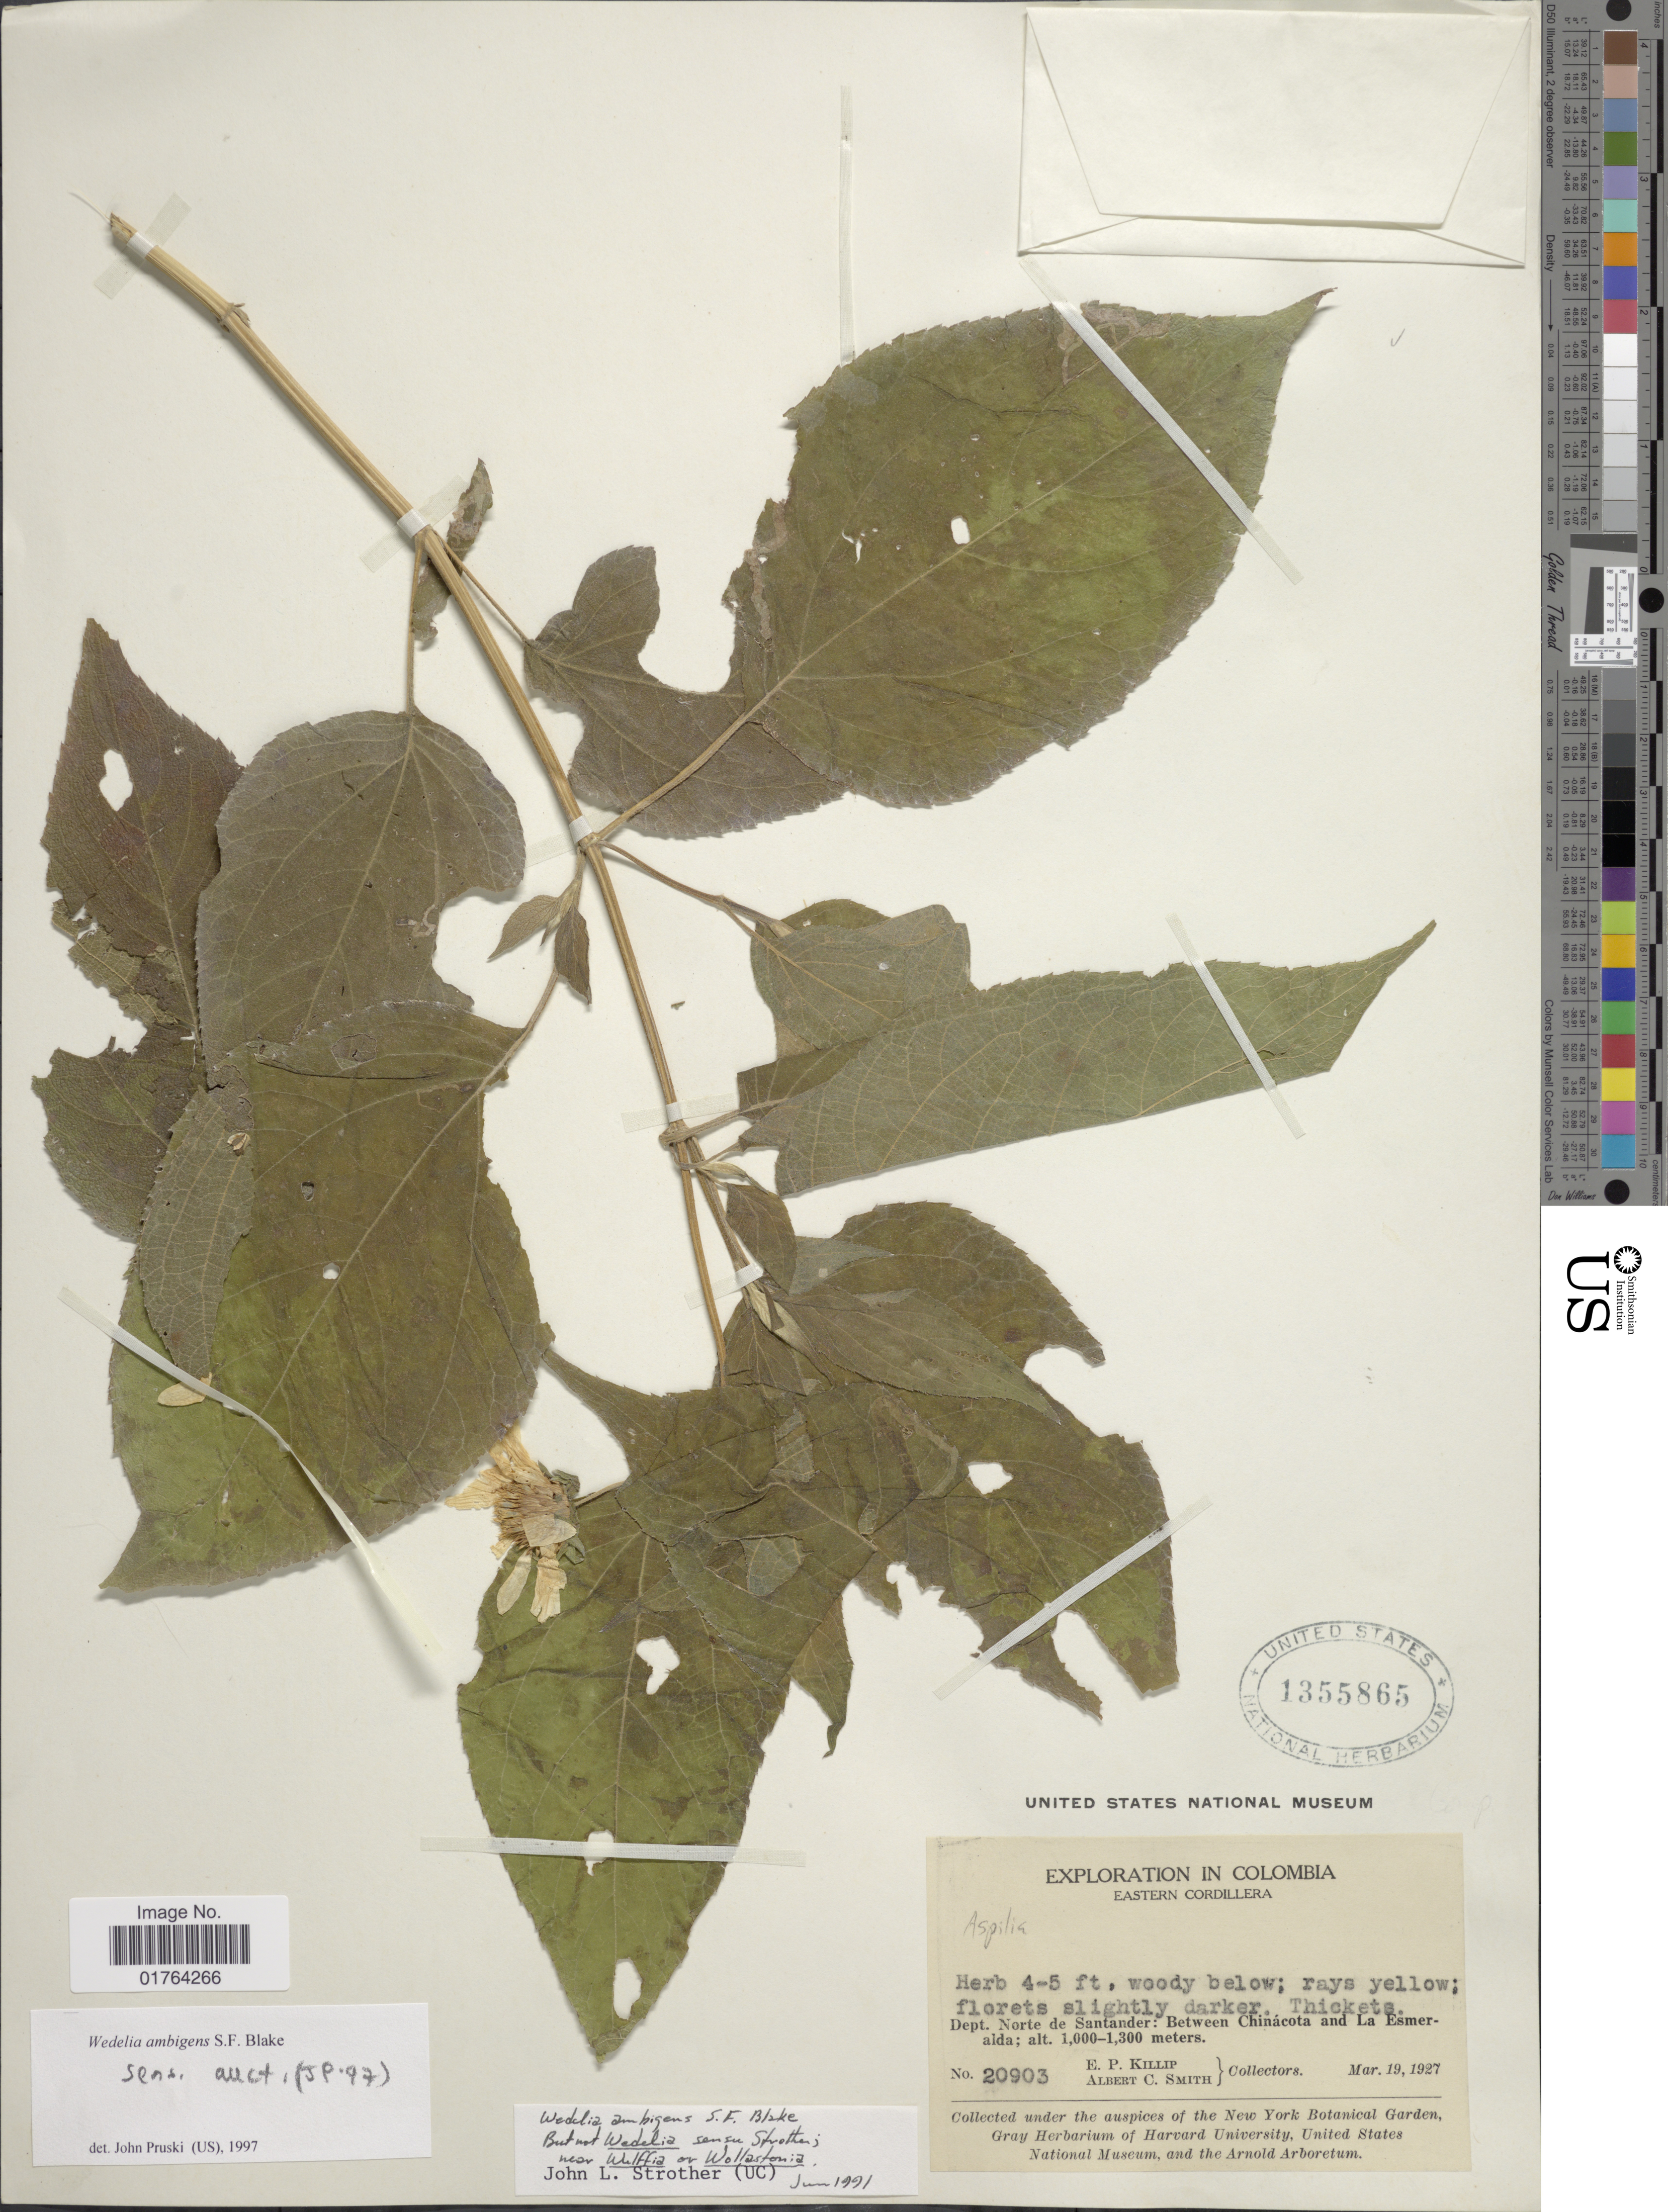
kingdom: Plantae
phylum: Tracheophyta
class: Magnoliopsida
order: Asterales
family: Asteraceae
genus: Wedelia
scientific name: Wedelia ambigens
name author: S.F. Blake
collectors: E. P. Killip & A. C. Smith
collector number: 20903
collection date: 1927-03-19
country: Colombia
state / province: Norte de Santander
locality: Eastern Cordillera, Dept. Norte de Santander: Between Chinacota and La Esmeralda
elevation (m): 1000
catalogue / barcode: US 1355865